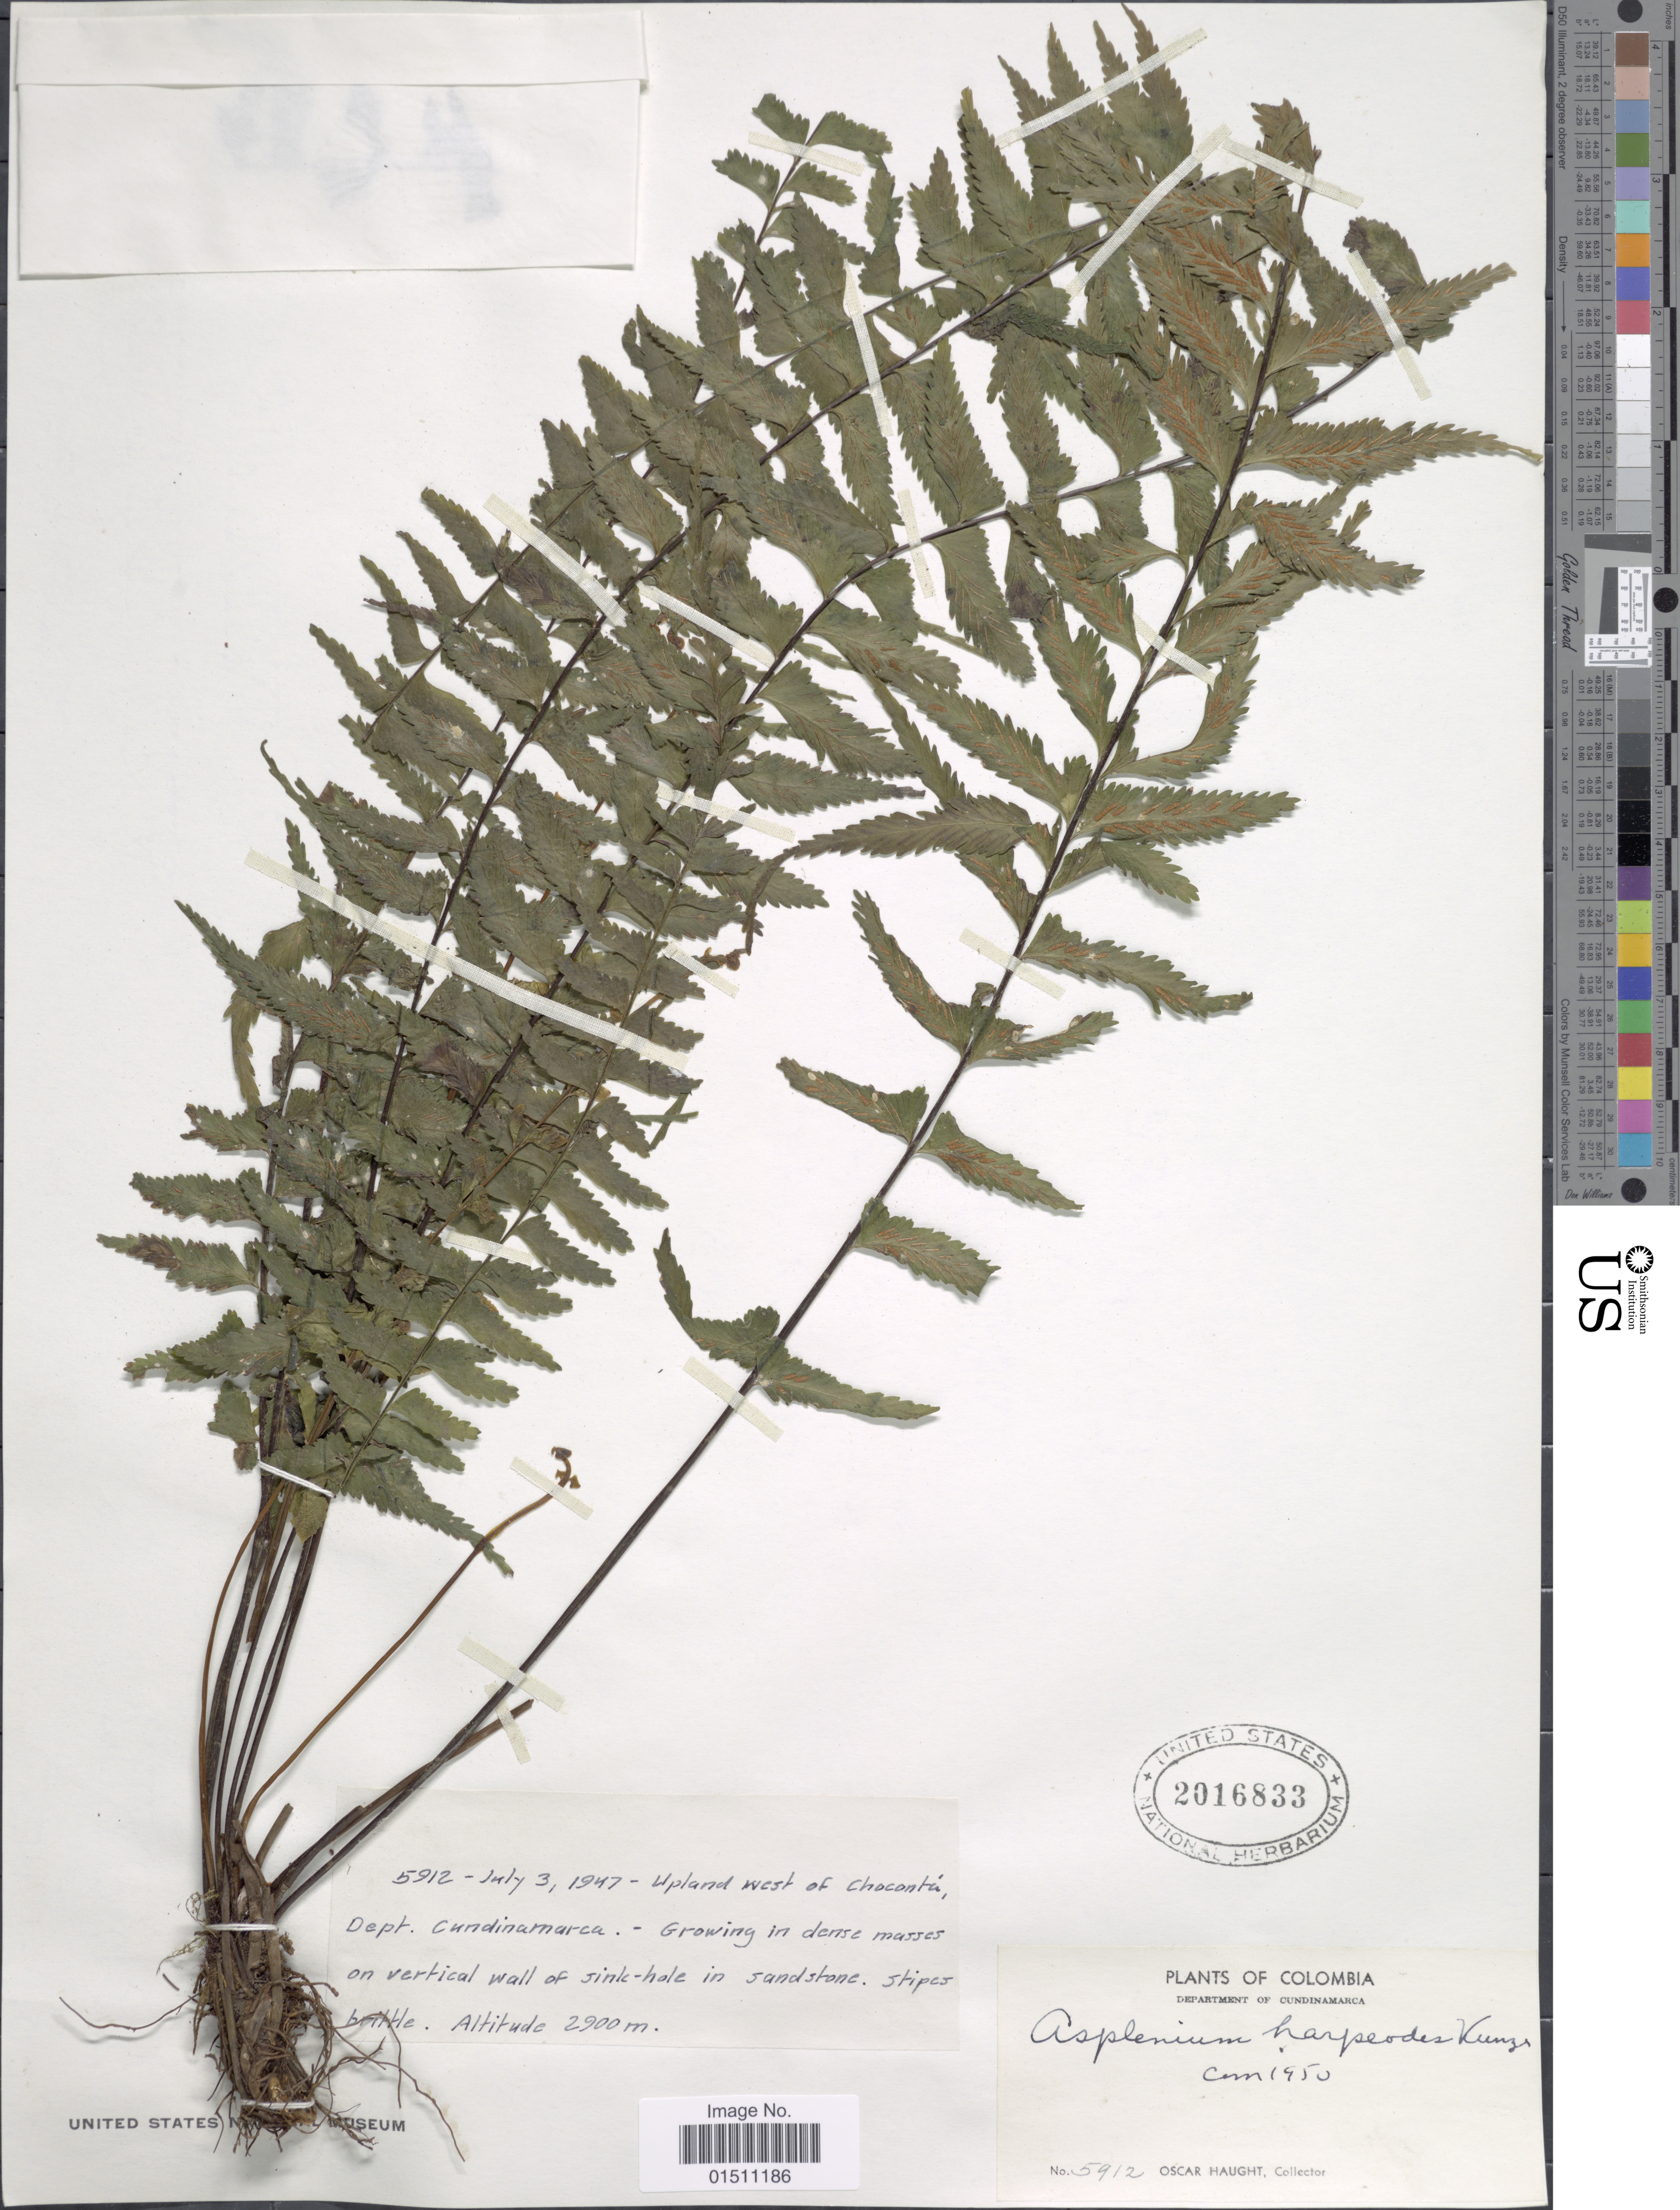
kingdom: Plantae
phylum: Tracheophyta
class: Polypodiopsida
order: Polypodiales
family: Aspleniaceae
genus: Asplenium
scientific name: Asplenium harpeodes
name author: Kunze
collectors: O. L. Haught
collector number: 5912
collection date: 1947-07-03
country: Colombia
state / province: Cundinamarca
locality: Colombia, Department of Cundinamarca, Upland west of Chocontá.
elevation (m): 2900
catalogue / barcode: US 2016833